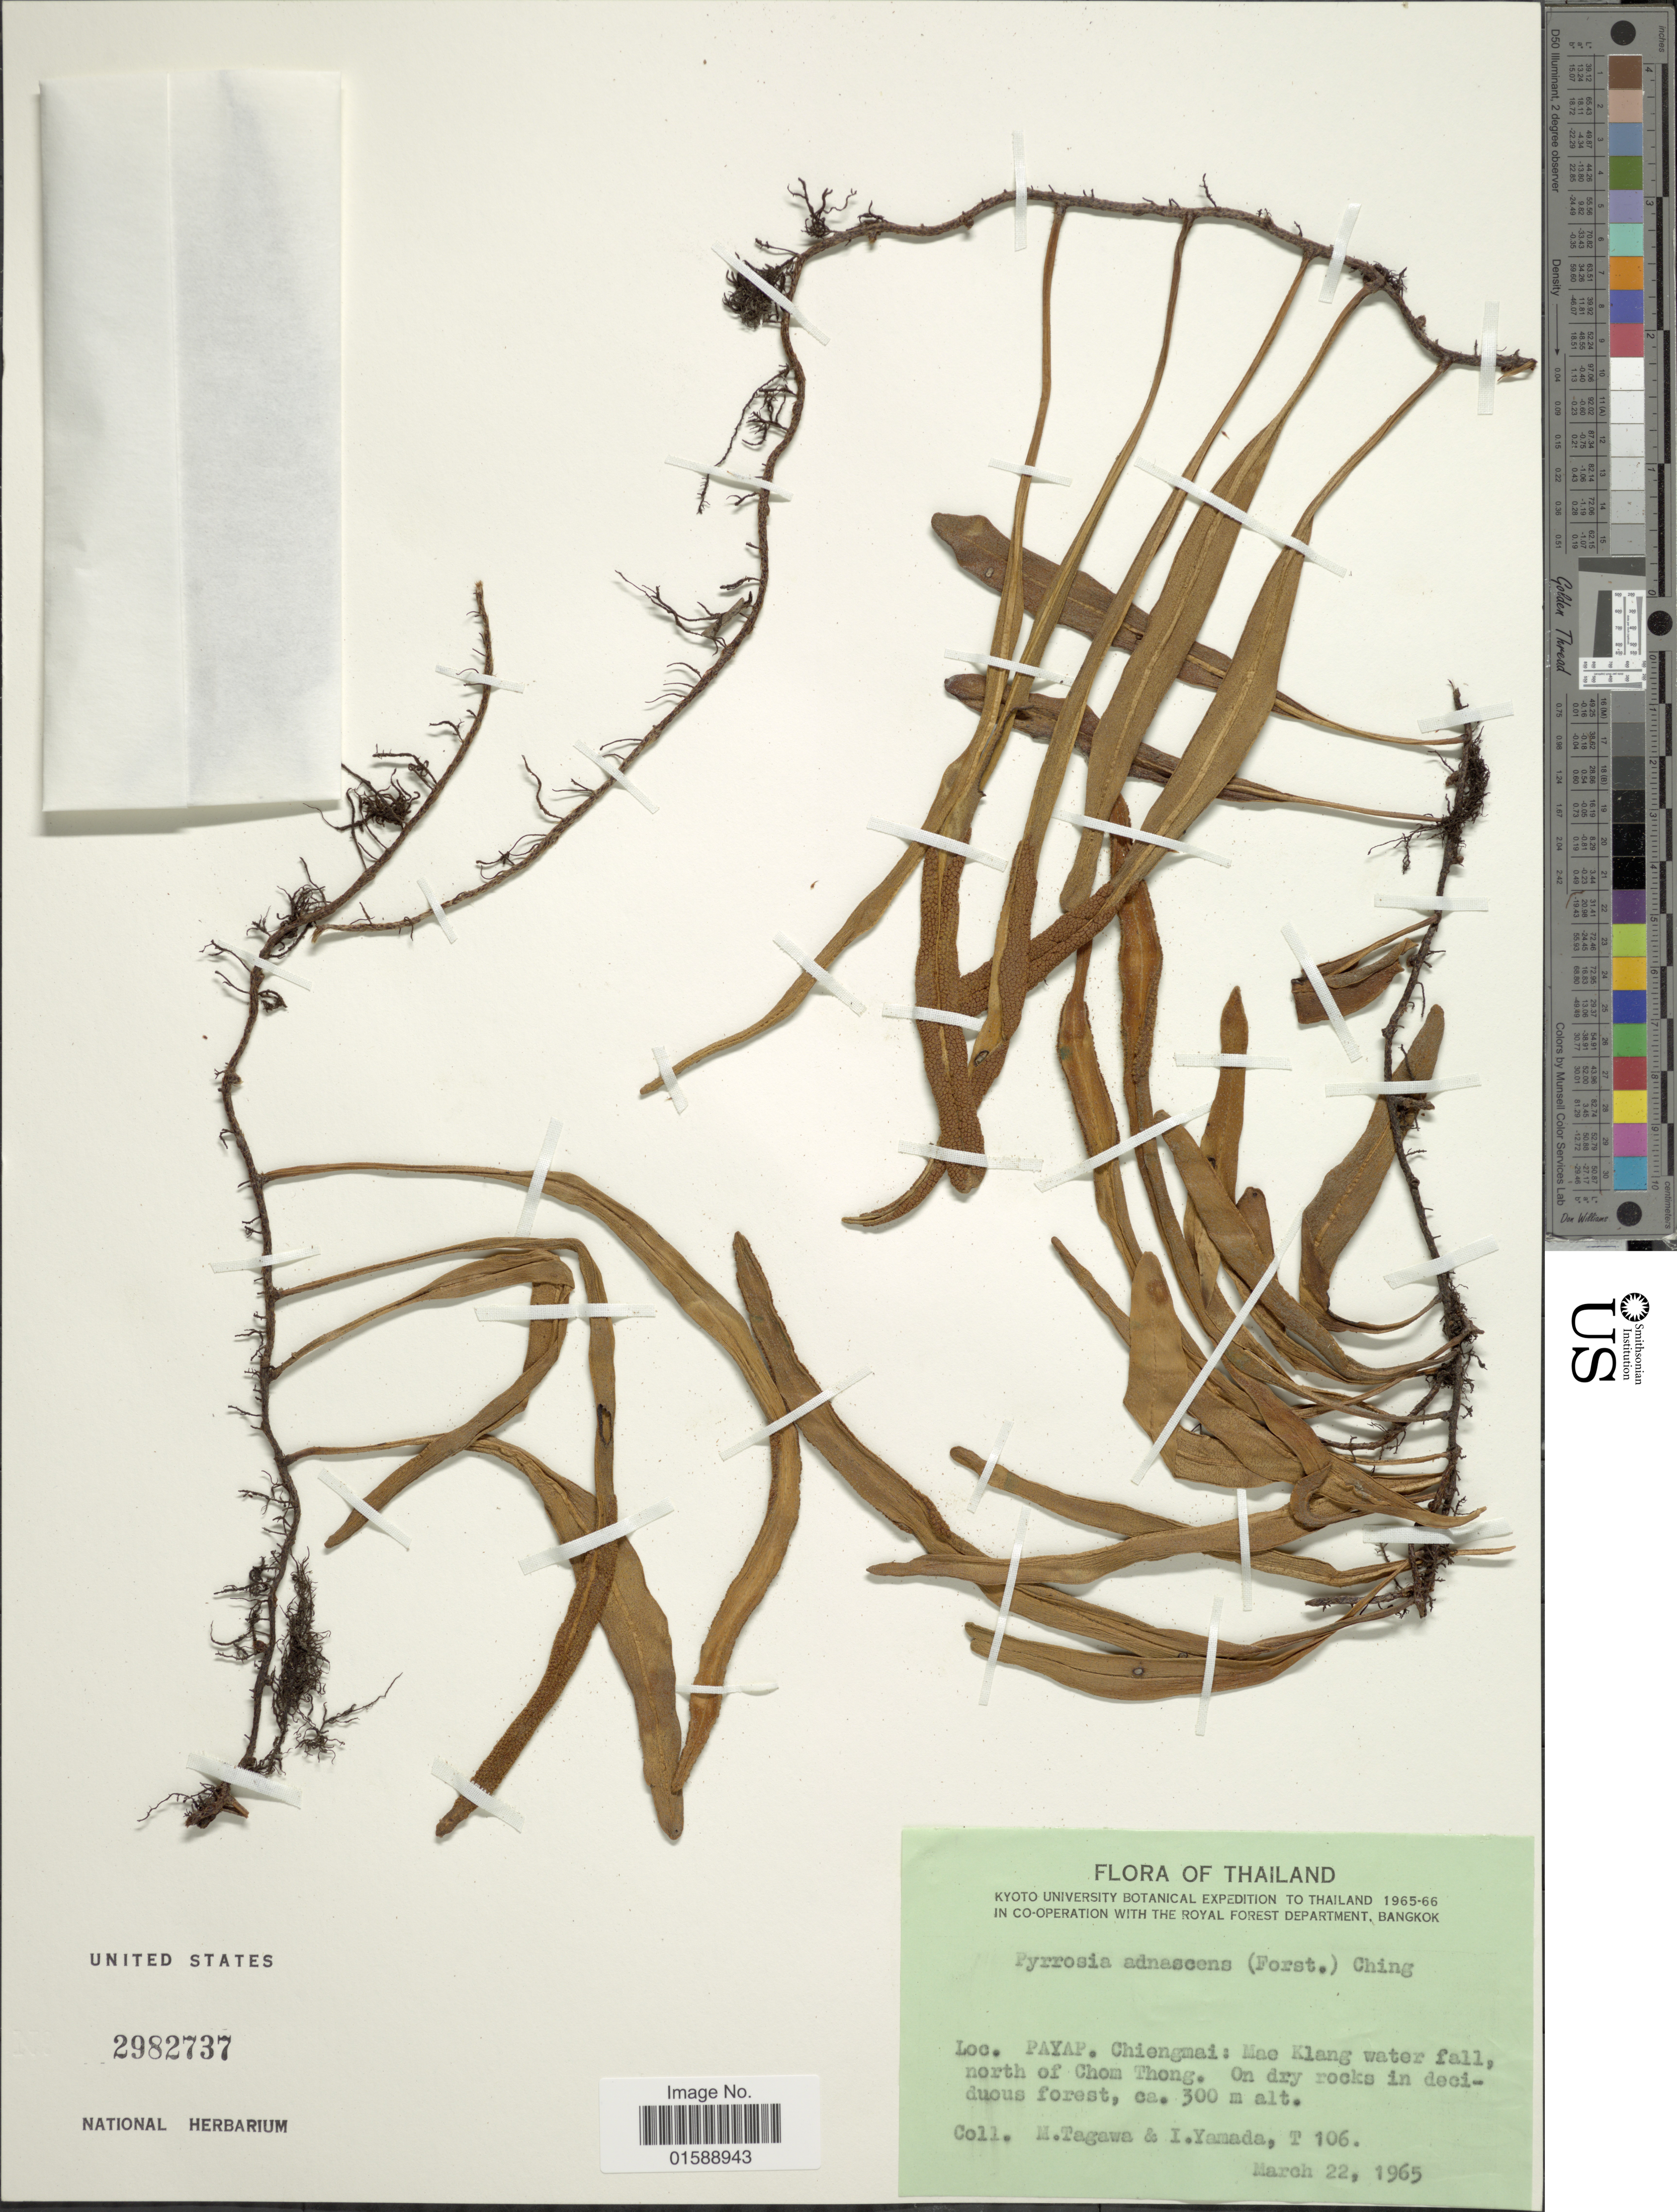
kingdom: Plantae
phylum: Tracheophyta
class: Polypodiopsida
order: Polypodiales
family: Polypodiaceae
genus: Pyrrosia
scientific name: Pyrrosia lanceolata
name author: (L.) Farw.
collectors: M. Tagawa & I. Yamada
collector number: T 106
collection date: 1965-03-22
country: Thailand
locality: Payap. Chiengmai: Mae Klang water fall, north of Chom Thong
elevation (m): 300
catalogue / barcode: US 2982737